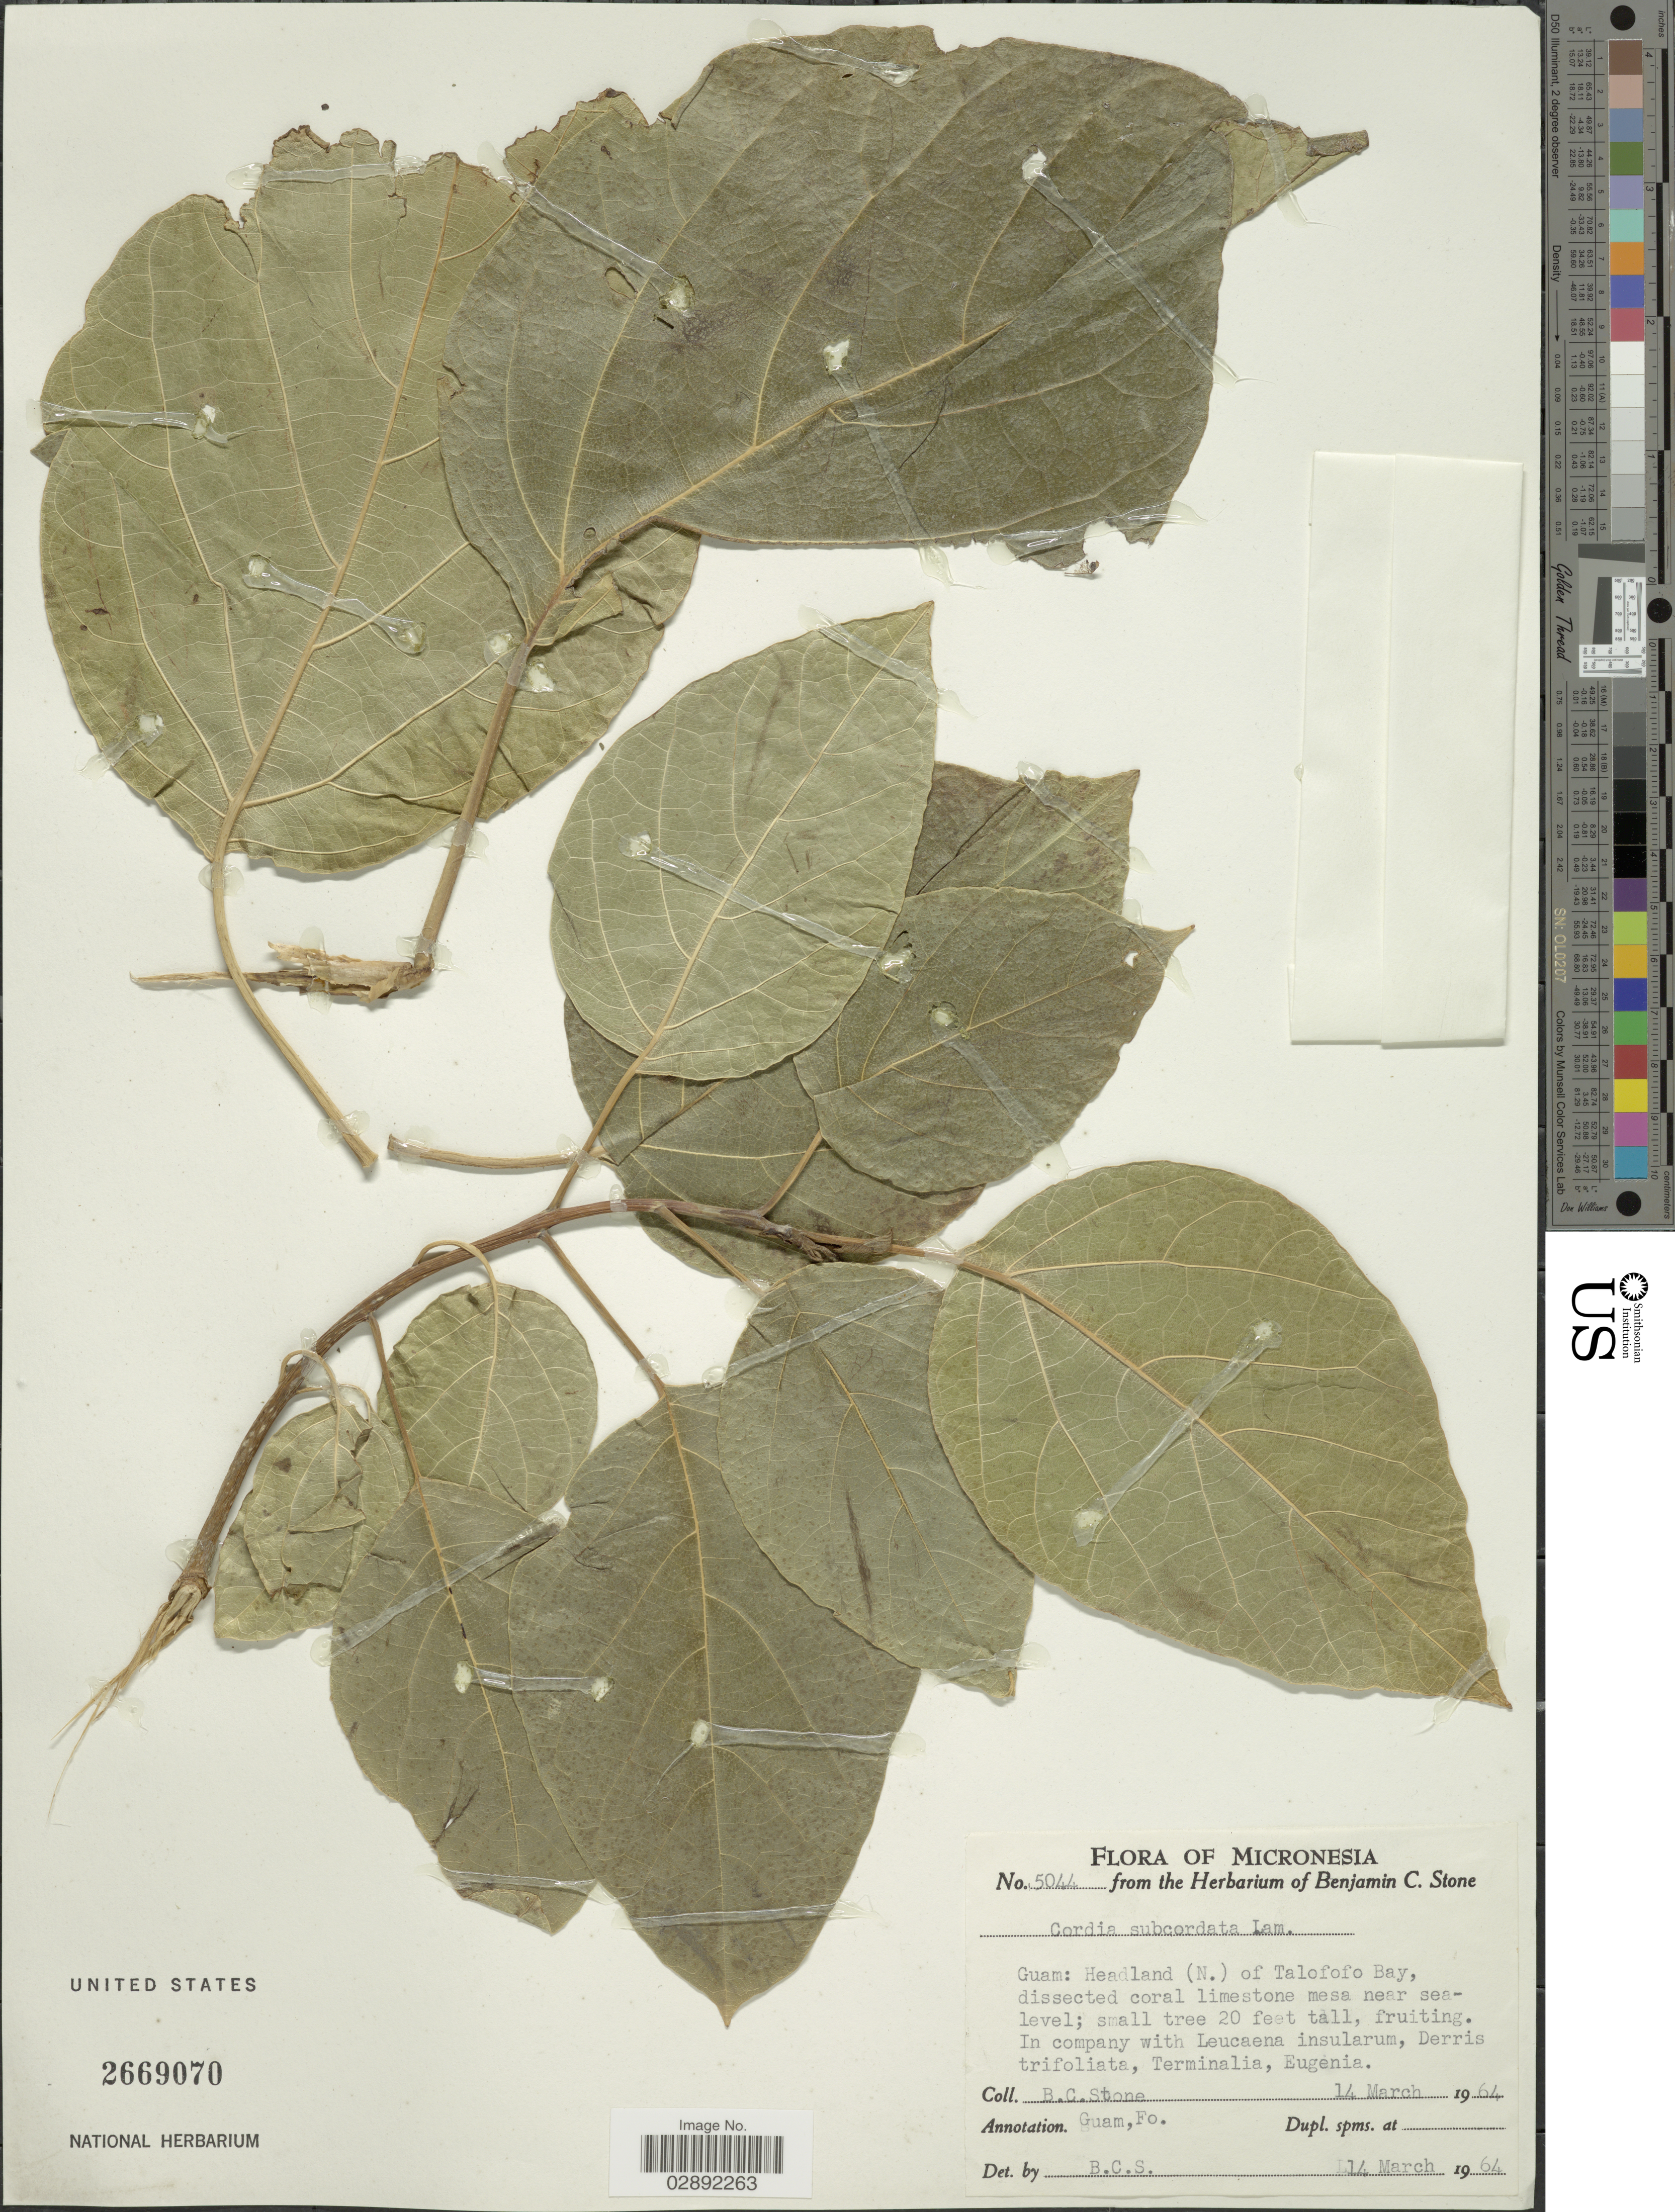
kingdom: Plantae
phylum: Tracheophyta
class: Magnoliopsida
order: Boraginales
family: Cordiaceae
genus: Cordia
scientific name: Cordia subcordata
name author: Lam.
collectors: B. C. Stone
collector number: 5044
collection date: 1964-03-14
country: Guam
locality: Headland (n.) of Talofofo Bay. Fo. Micronesia.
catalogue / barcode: US 2669070